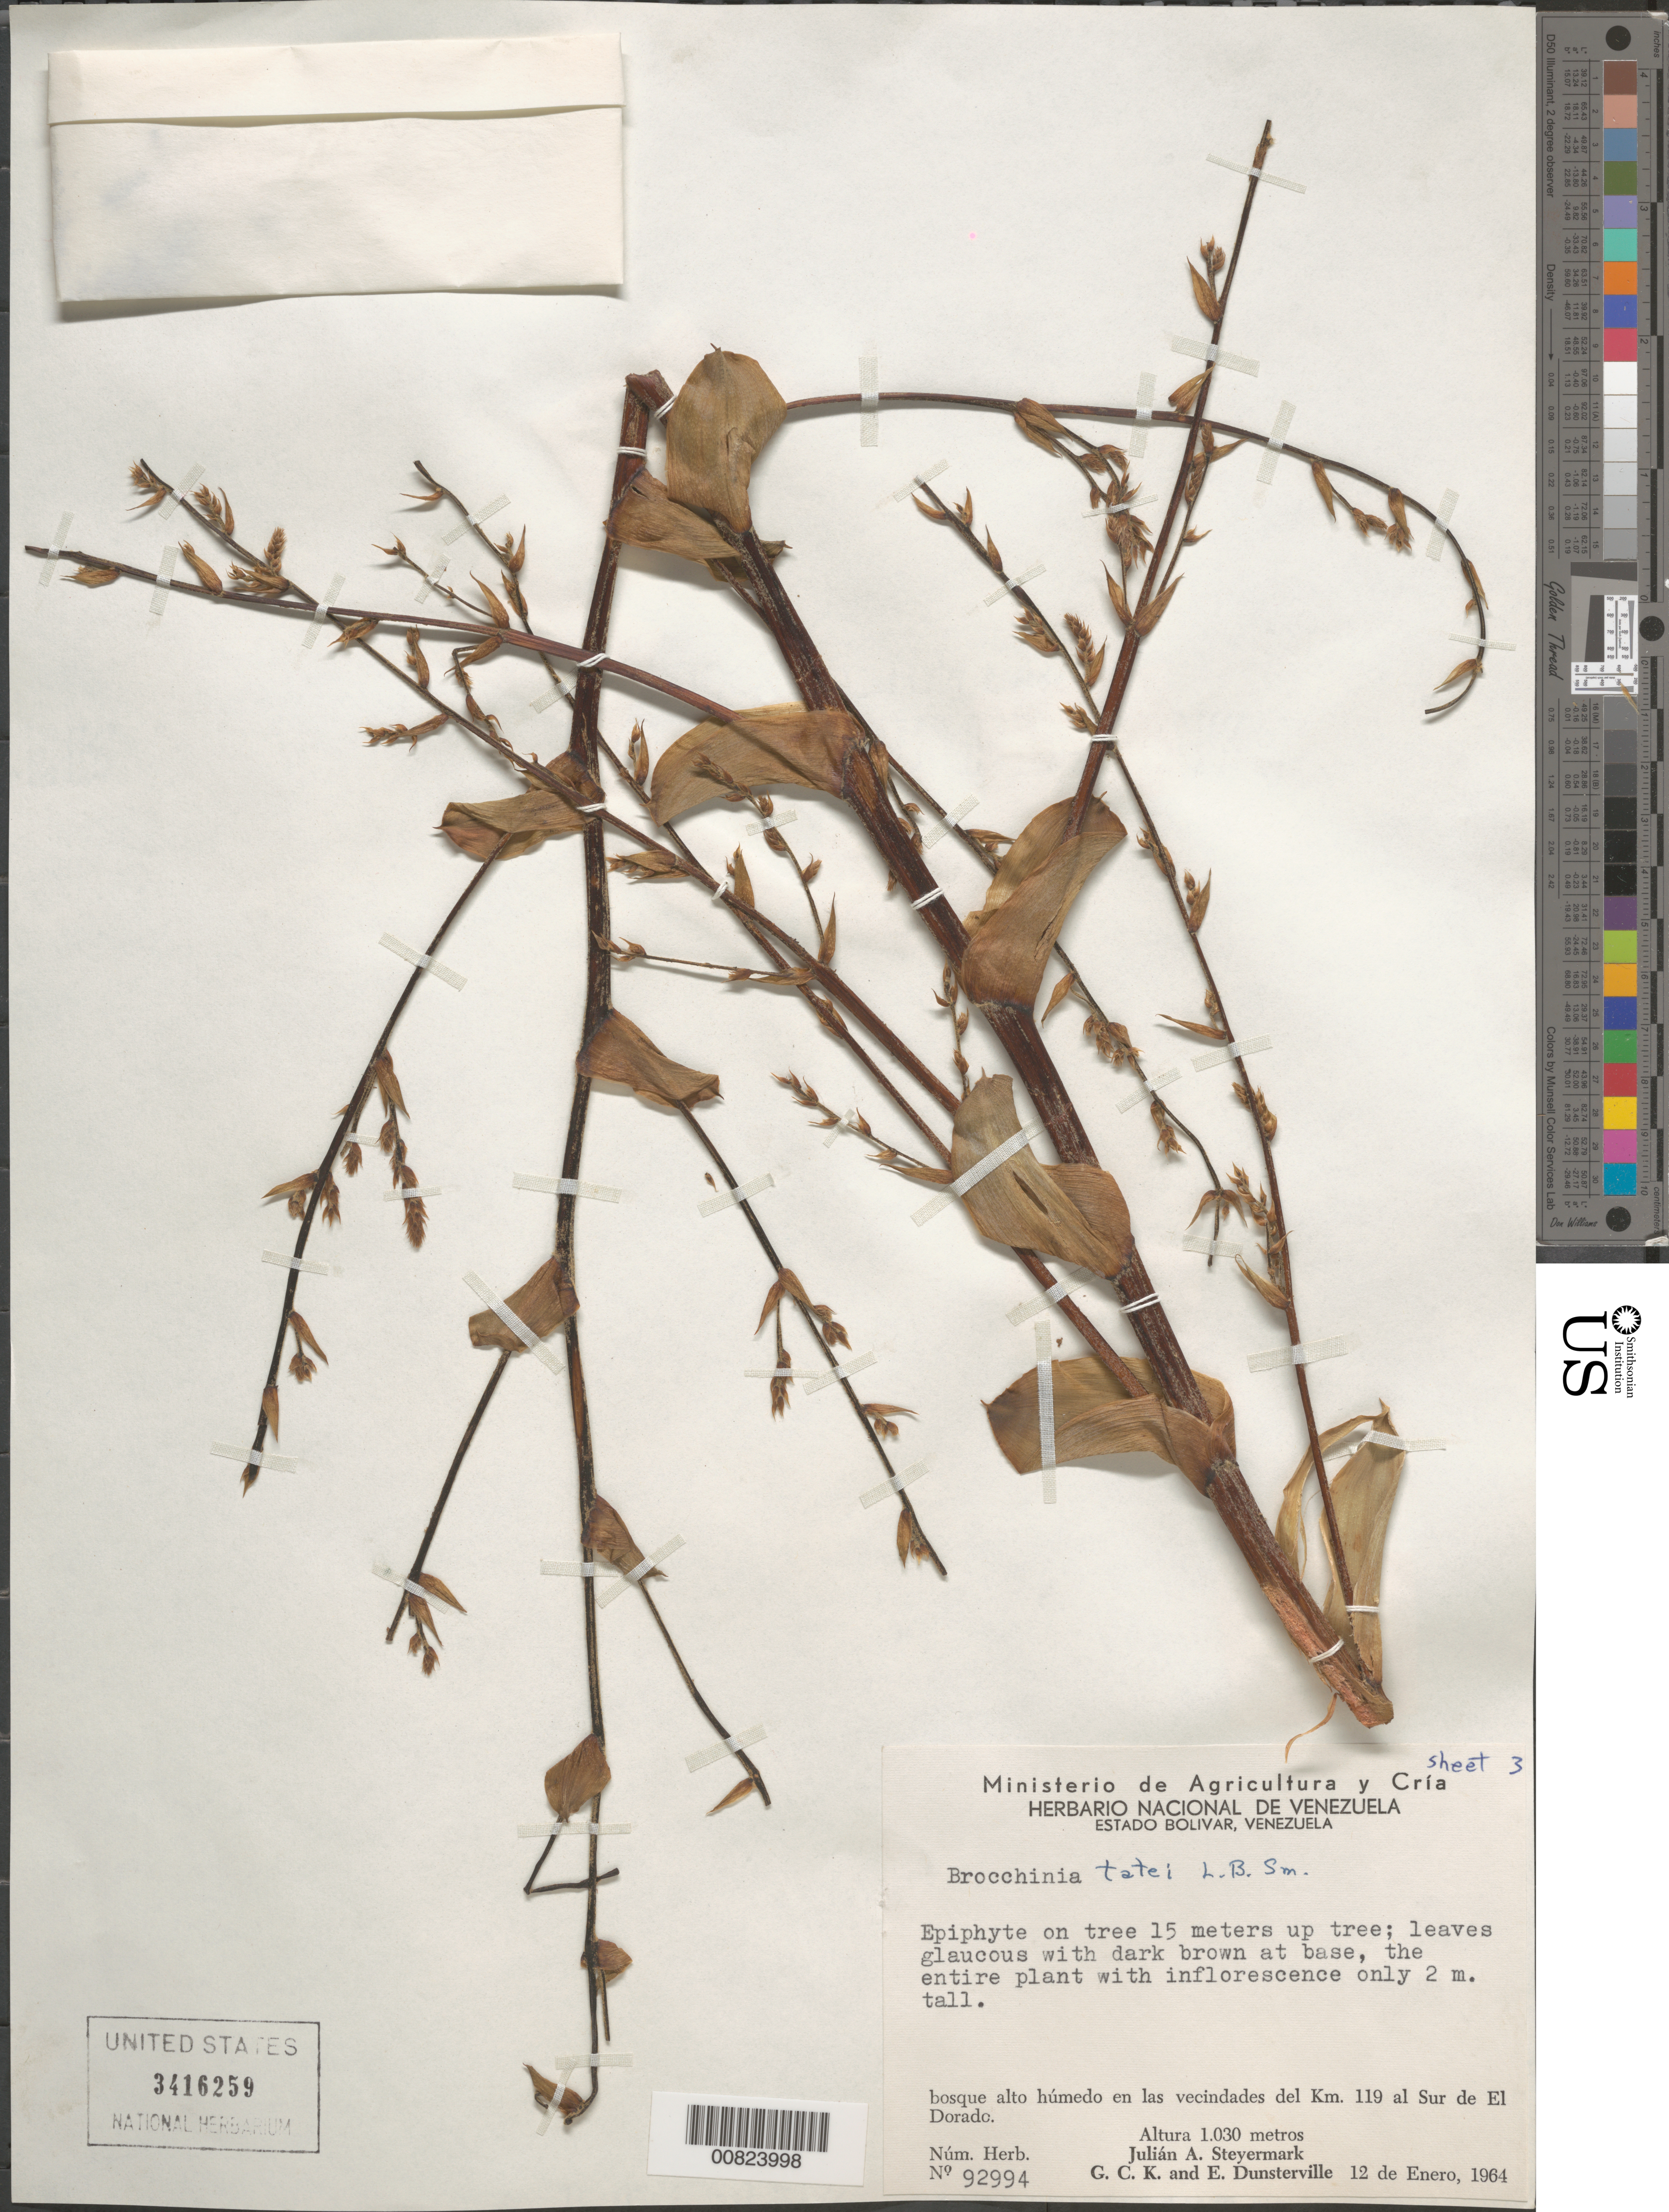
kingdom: Plantae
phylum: Tracheophyta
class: Liliopsida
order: Poales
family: Bromeliaceae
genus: Brocchinia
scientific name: Brocchinia tatei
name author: L.B. Sm.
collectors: J. Steyermark, G. C. K. Dunsterville & E. Dunsterville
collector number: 92994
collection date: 1964-01-12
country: Venezuela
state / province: Bolivar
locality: Bosque alto húmedo en las vecindades del Km. 119 al Sur de El Dorado.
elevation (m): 1030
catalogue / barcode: US 3416259